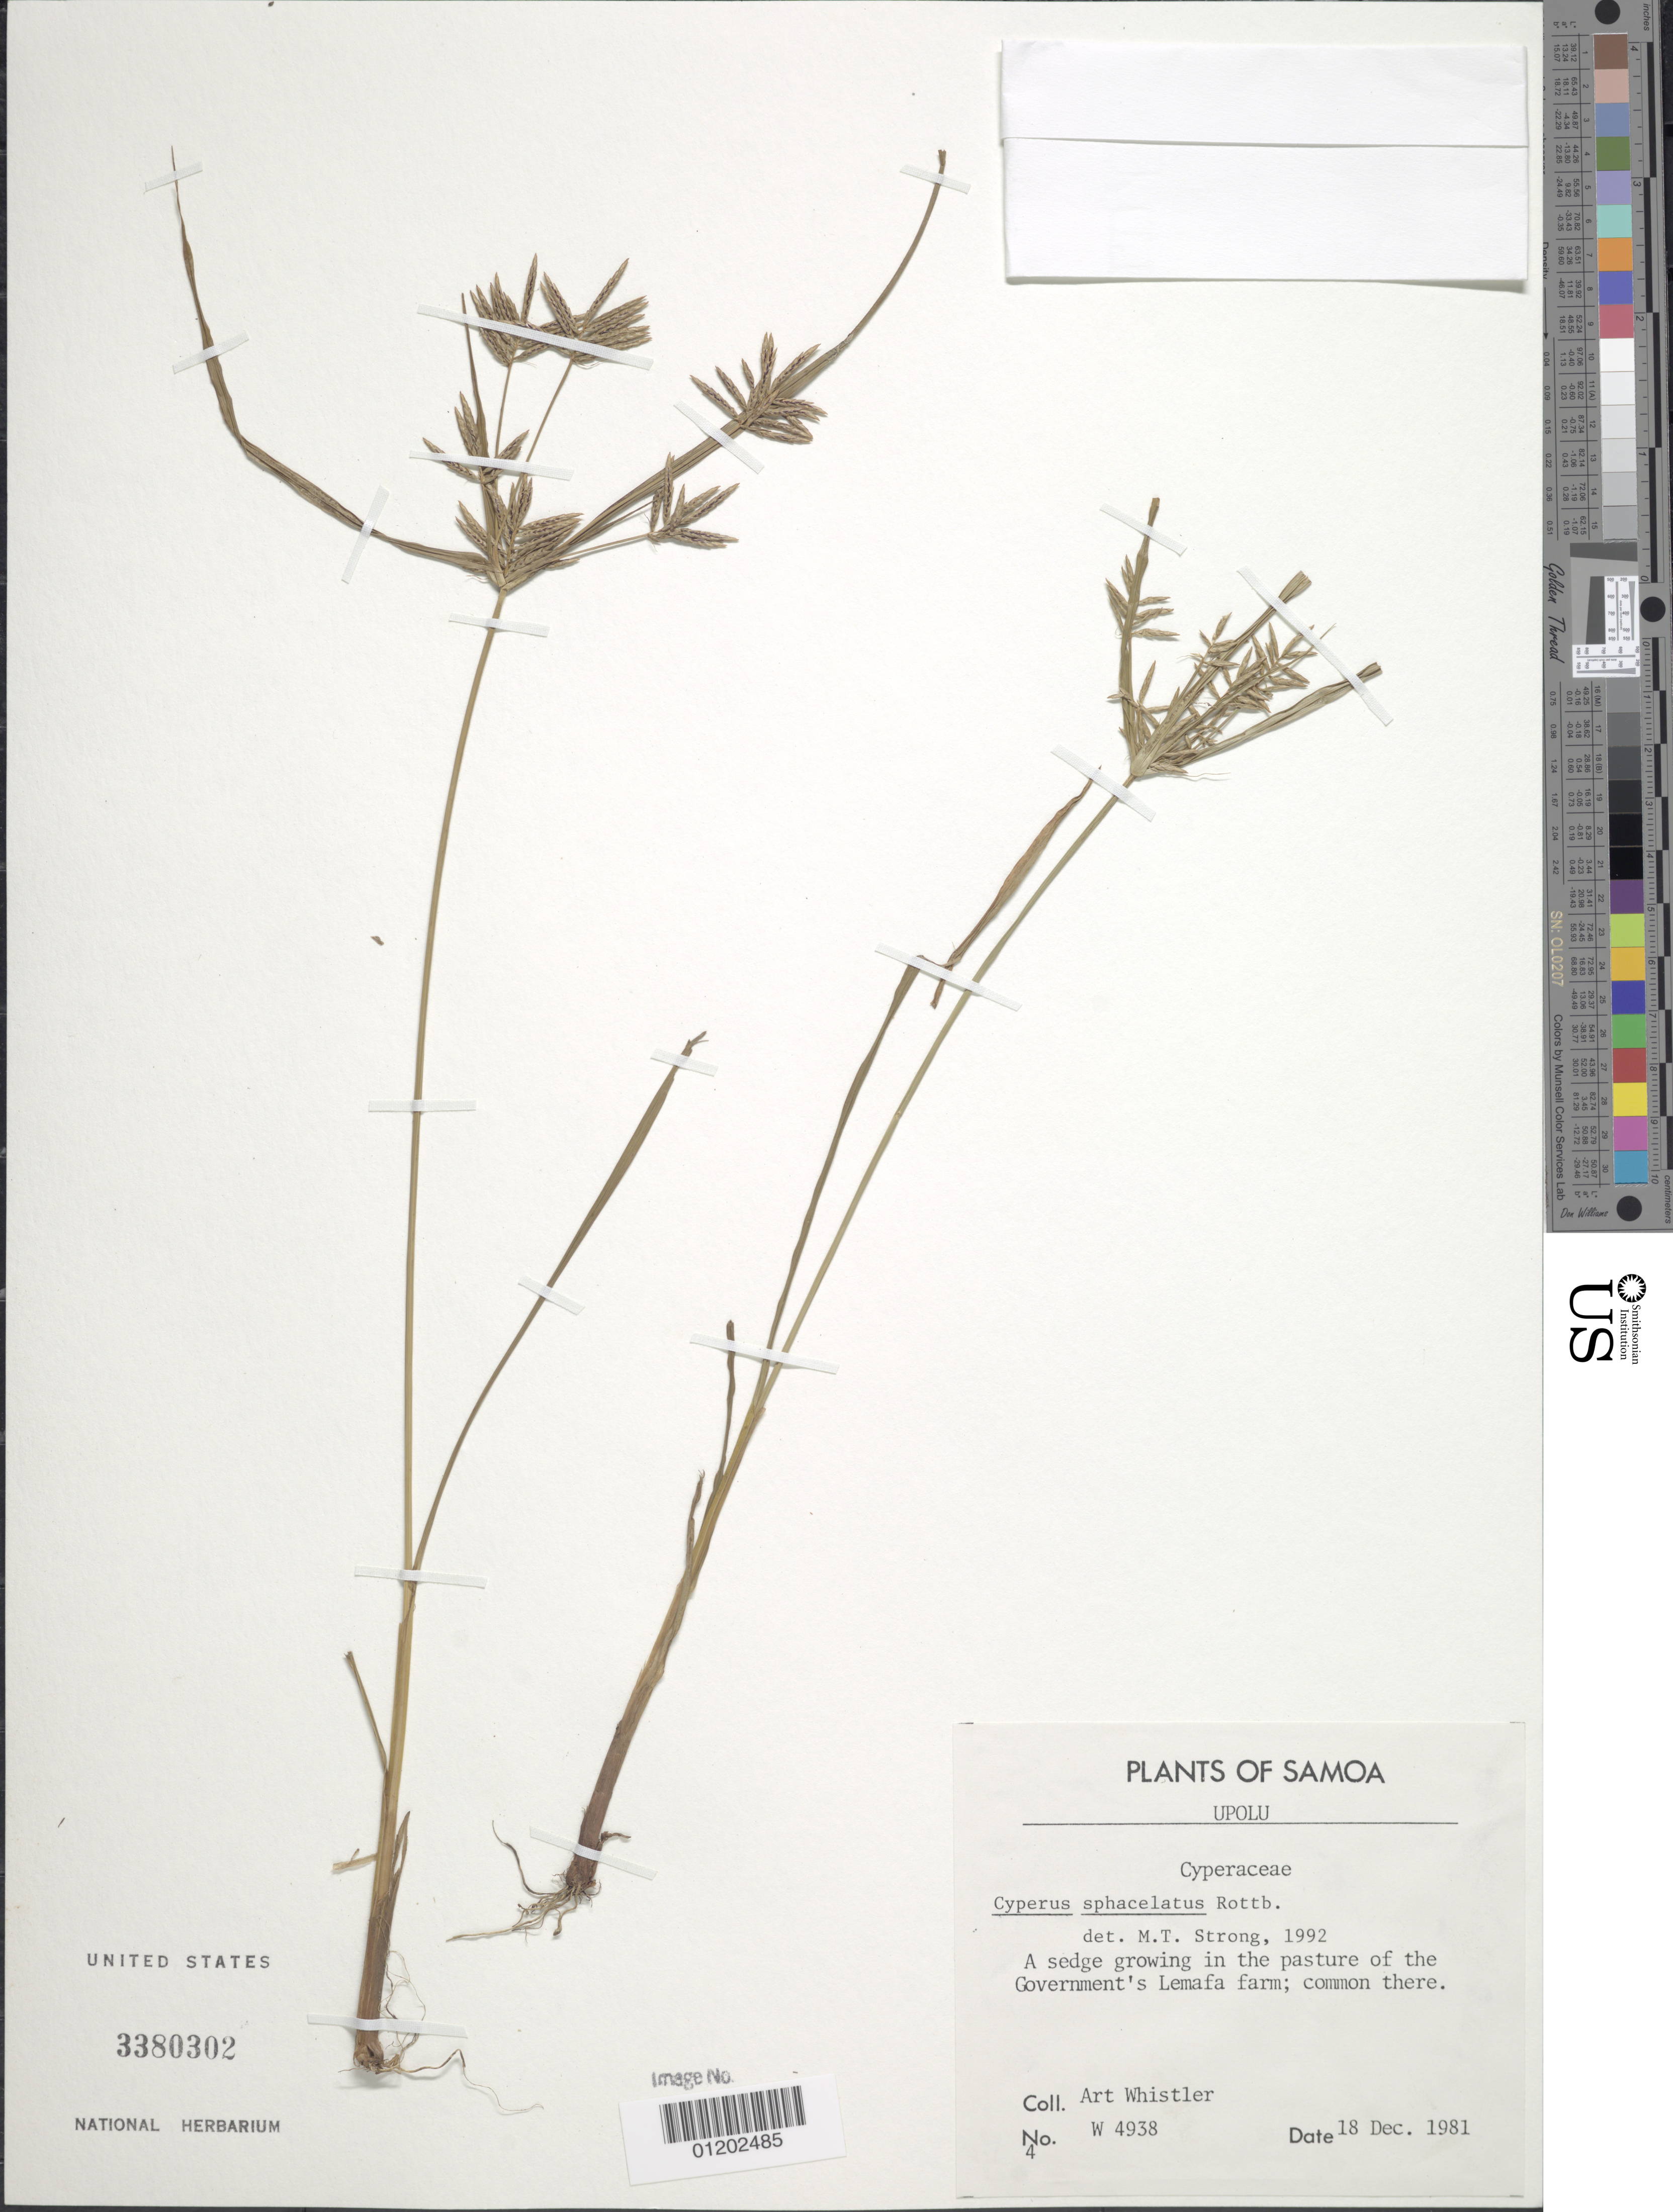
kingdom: Plantae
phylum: Tracheophyta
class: Liliopsida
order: Poales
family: Cyperaceae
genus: Cyperus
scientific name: Cyperus sphacelatus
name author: Rottb.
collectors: A. Whistler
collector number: W 4938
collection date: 1981-12-18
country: Samoa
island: Upolu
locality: Growing in the pasture of the government's Lemafa farm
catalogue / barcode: US 3380302